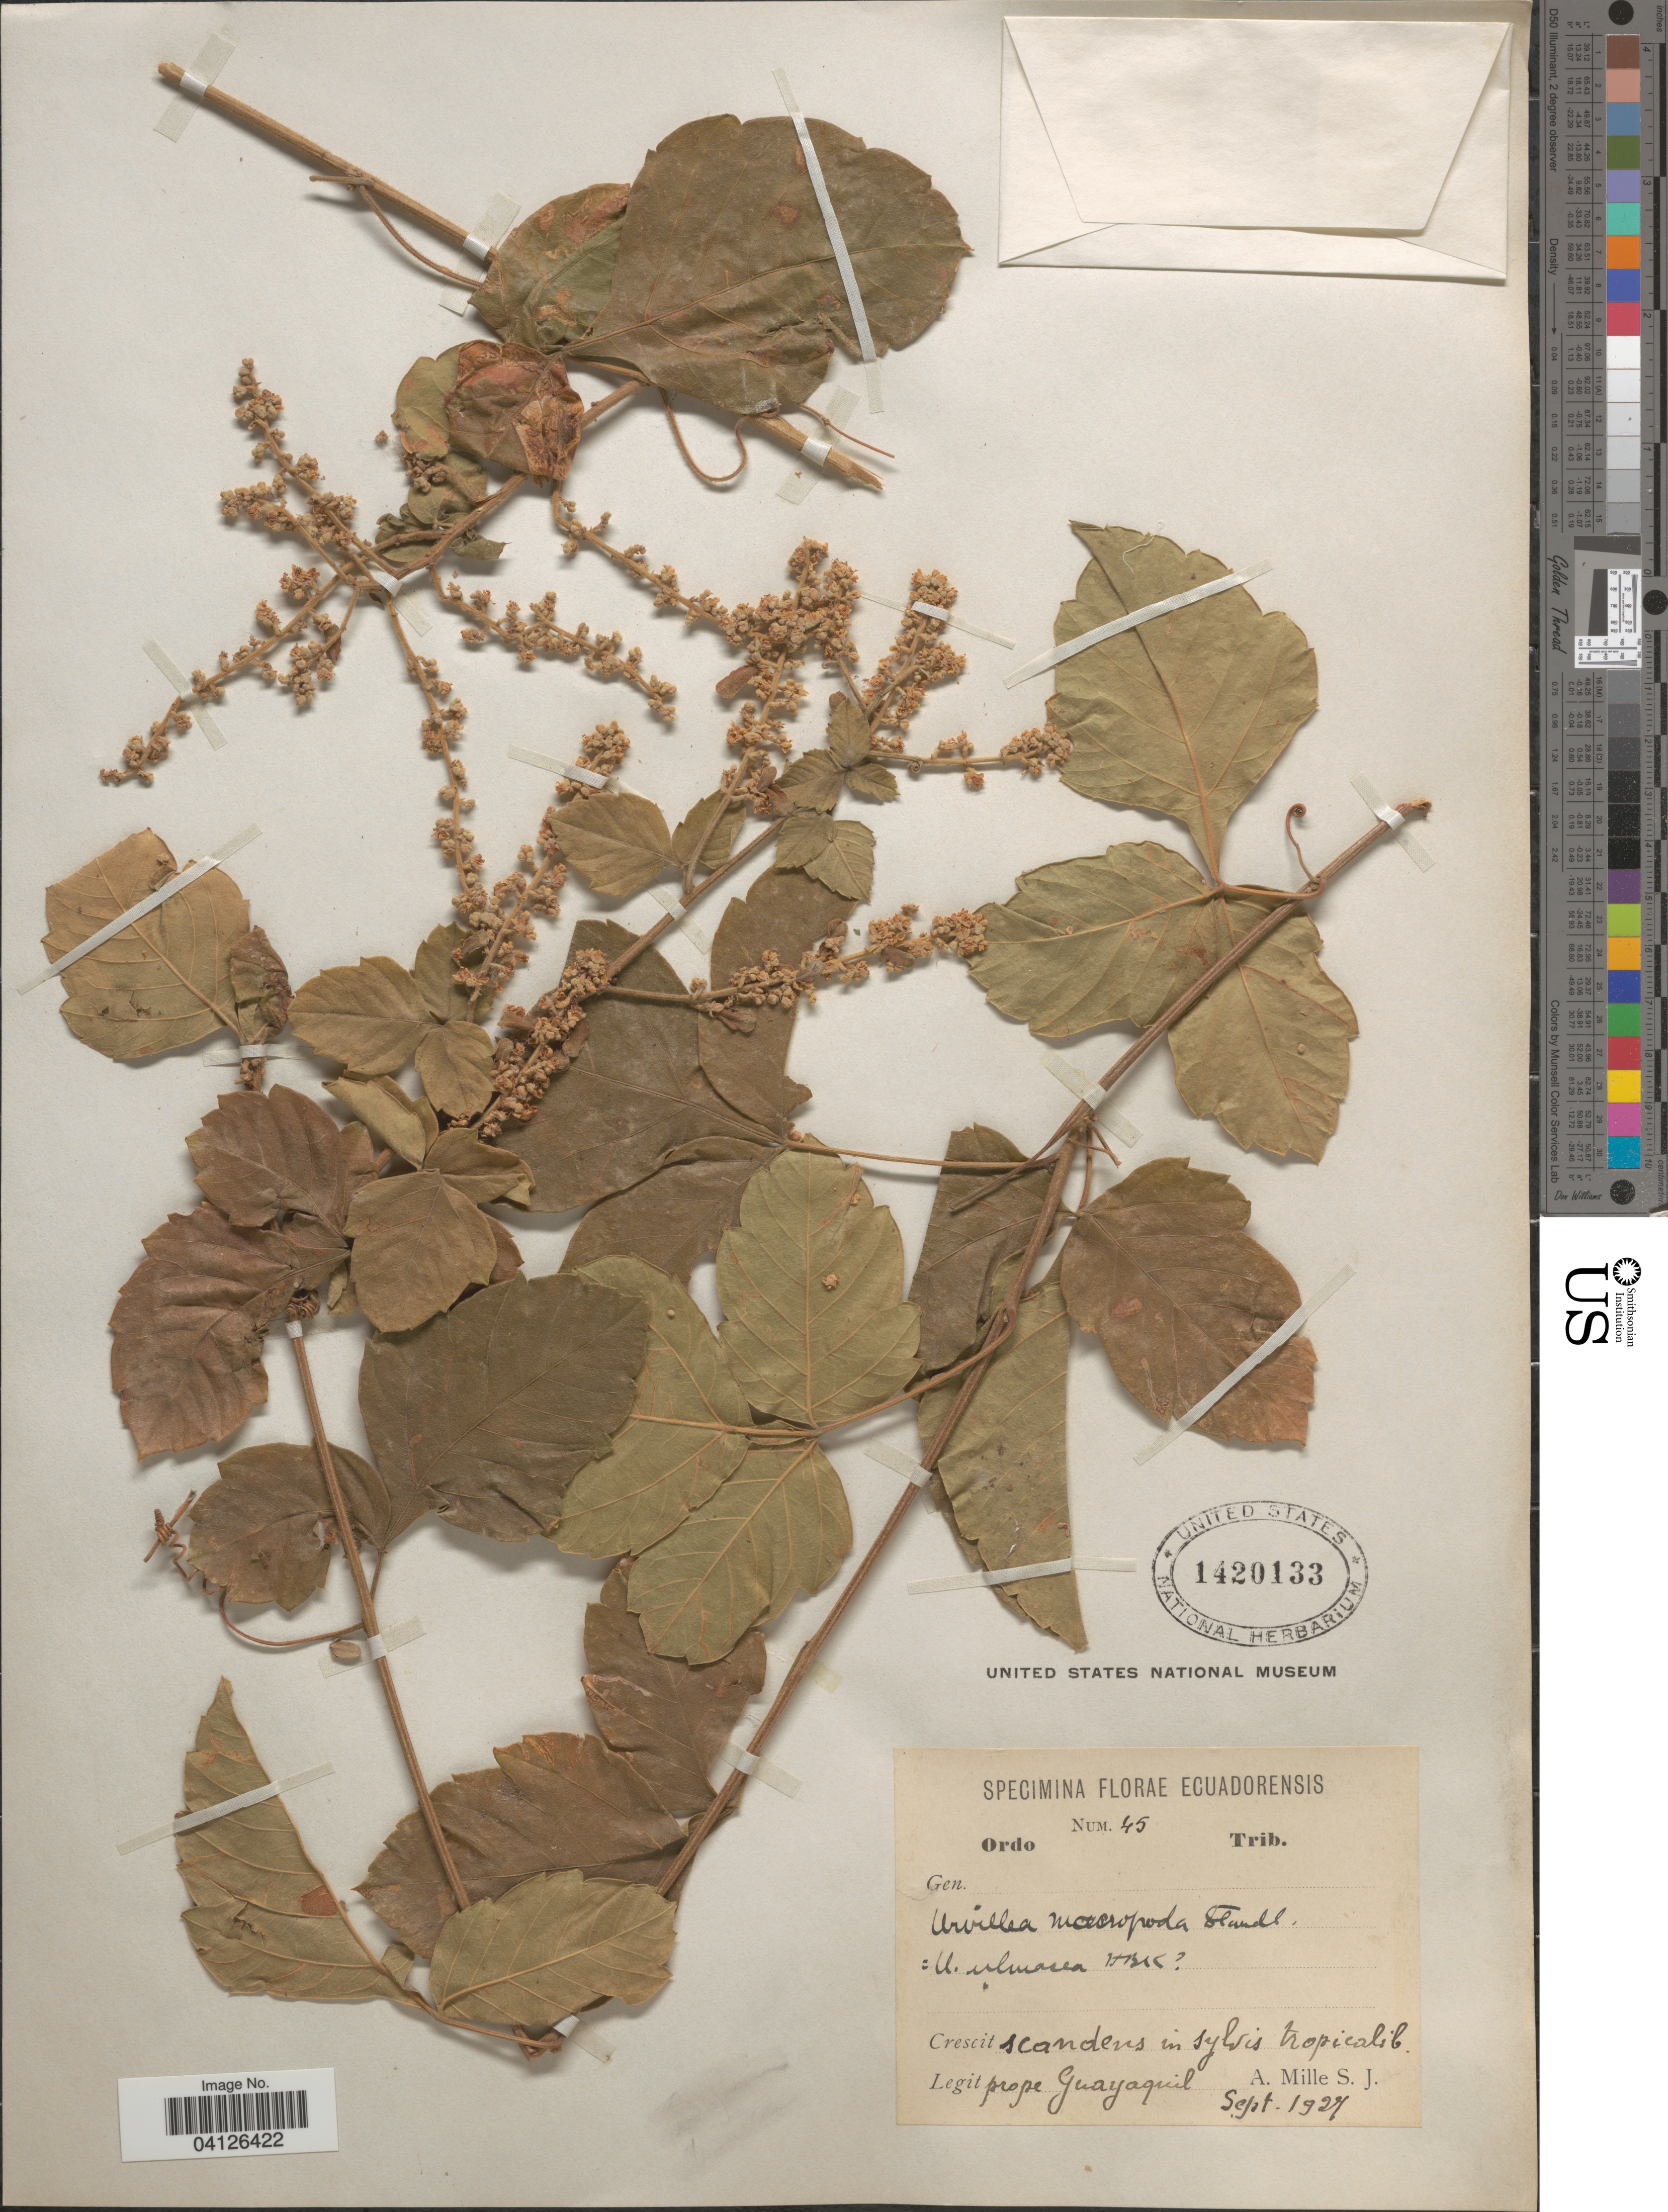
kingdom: Plantae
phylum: Tracheophyta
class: Magnoliopsida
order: Sapindales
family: Sapindaceae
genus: Urvillea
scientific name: Urvillea ulmacea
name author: Kunth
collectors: A. Mille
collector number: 45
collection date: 1927-09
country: Ecuador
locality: Scandens in sylvis tropicalib. prope Guayaquil.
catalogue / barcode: US 1420133